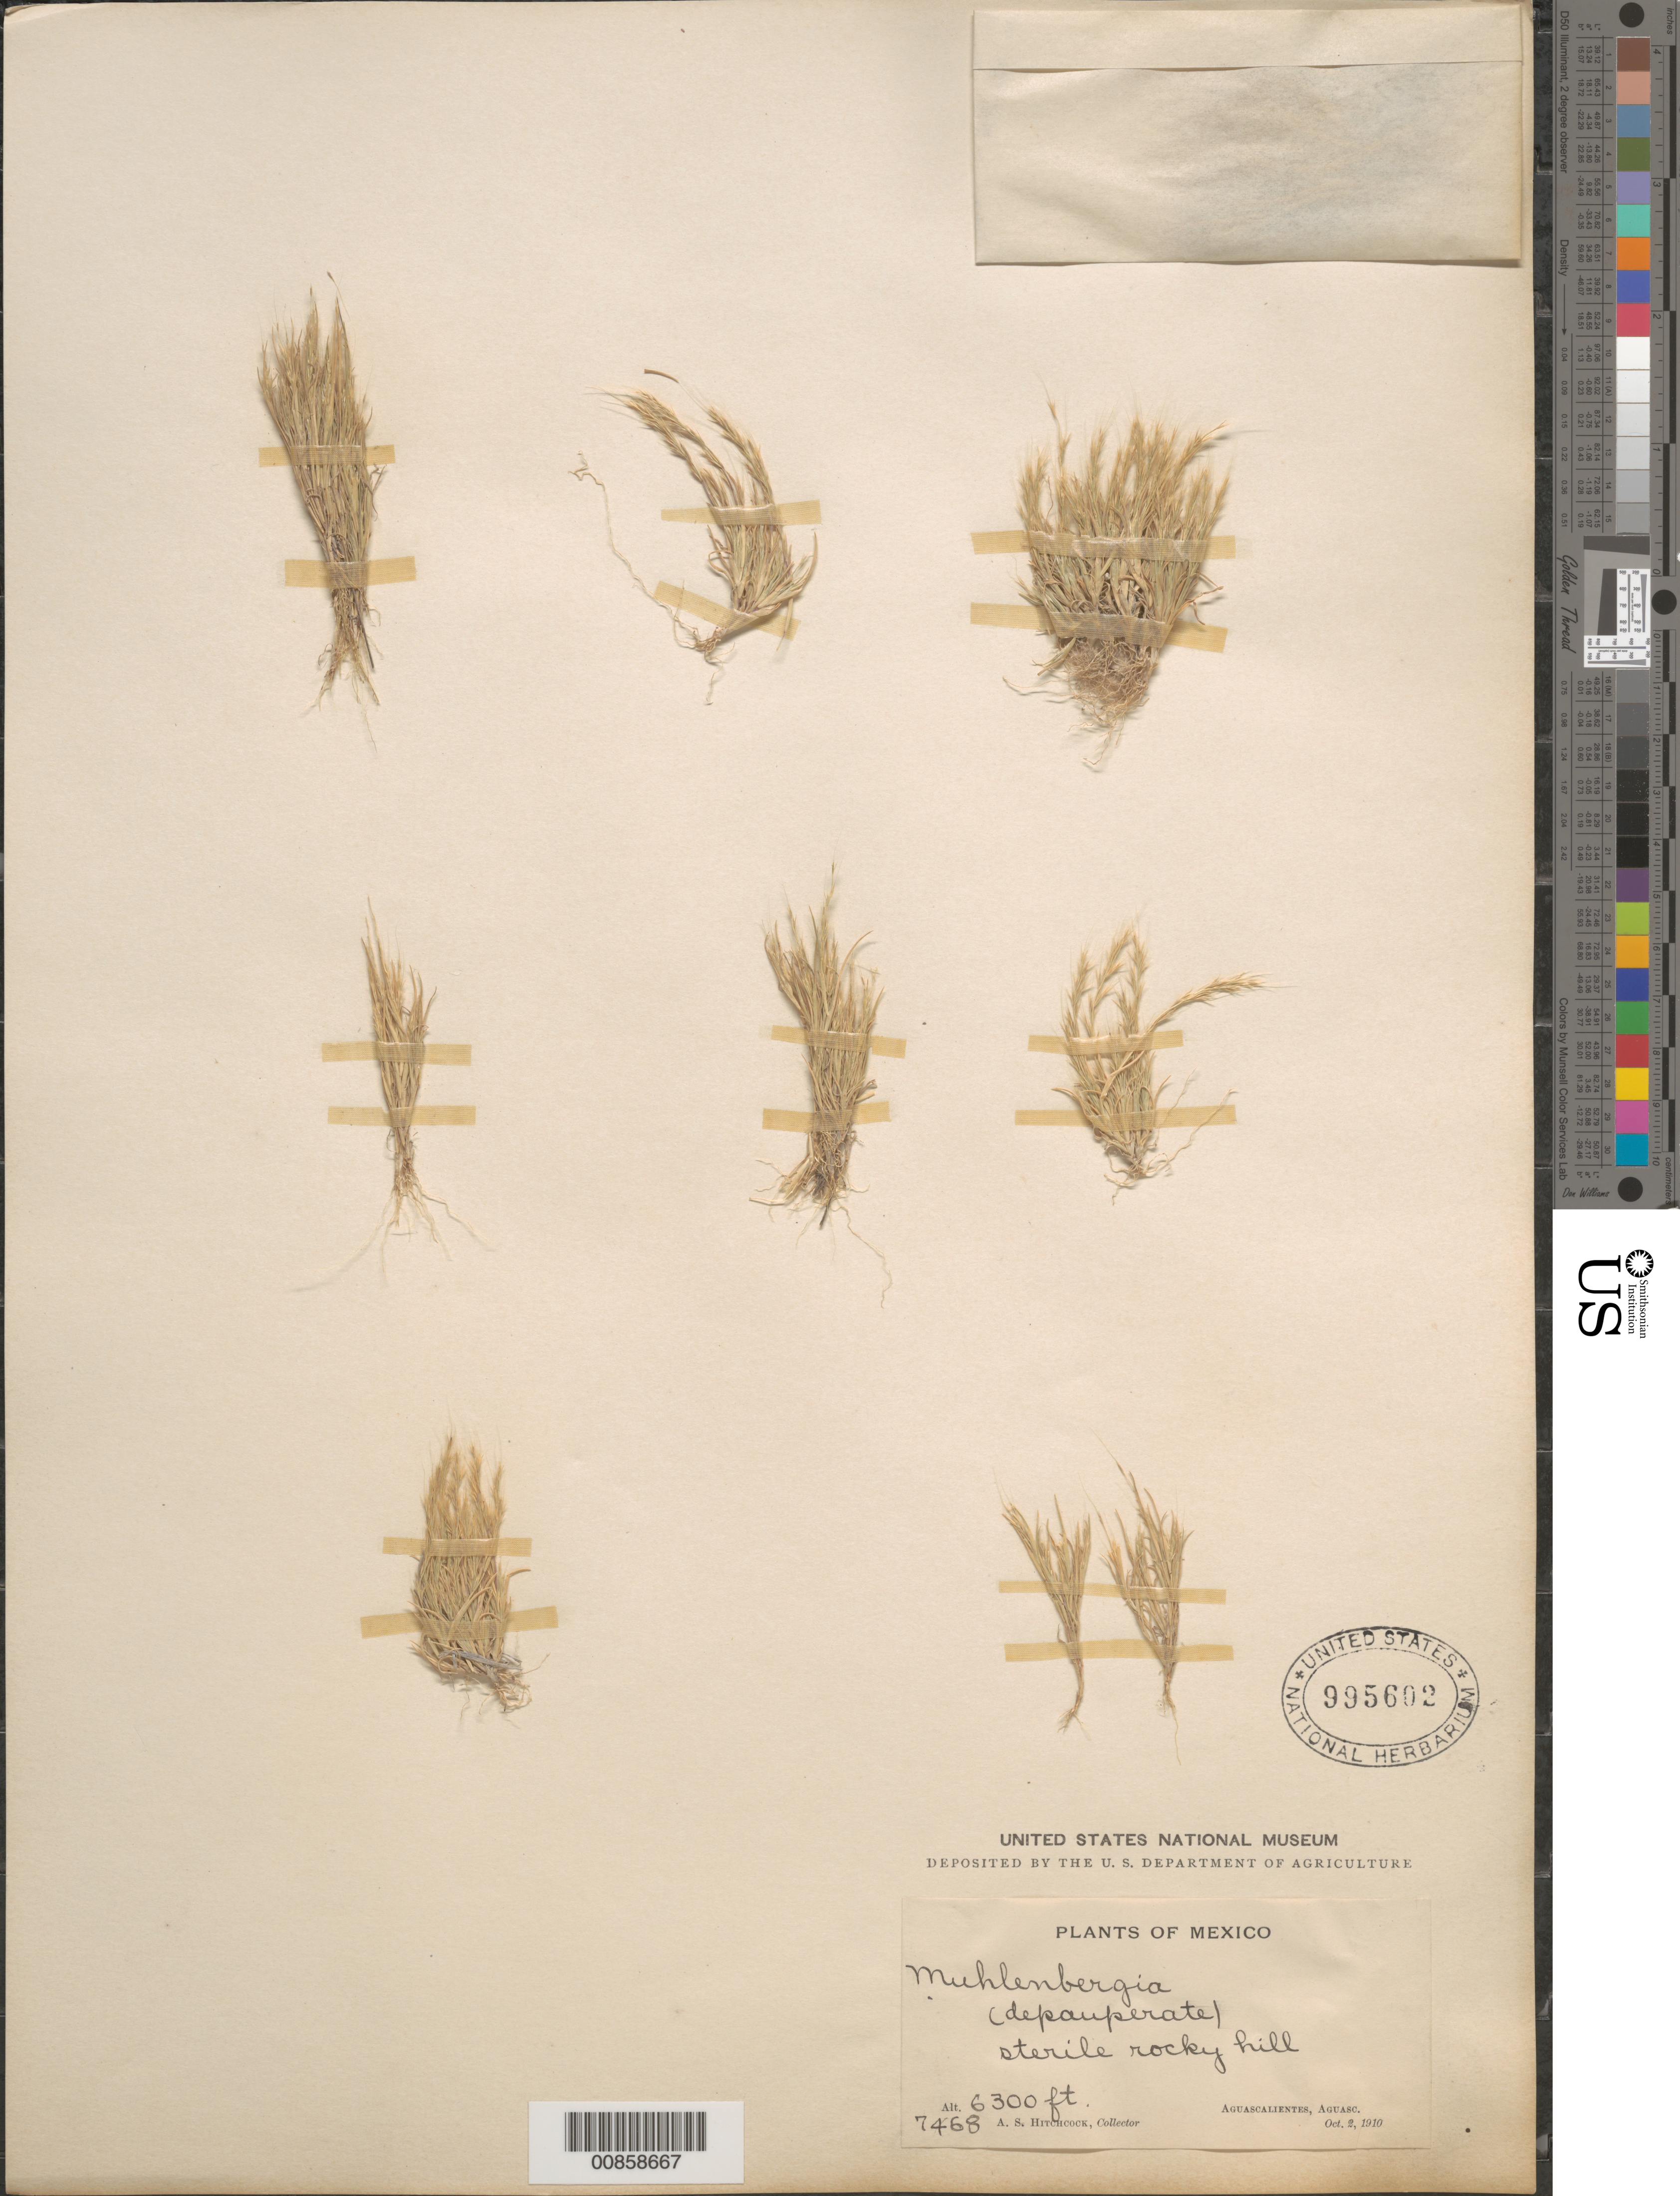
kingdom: Plantae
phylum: Tracheophyta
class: Liliopsida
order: Poales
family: Poaceae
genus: Muhlenbergia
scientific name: Muhlenbergia depauperata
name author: Scribn.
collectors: A. S. Hitchcock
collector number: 7468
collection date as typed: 02 Oct 1910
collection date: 1910-10-02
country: Mexico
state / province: Aguascalientes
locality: Aguascalientes, Ags.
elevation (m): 1920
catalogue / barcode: US 995602